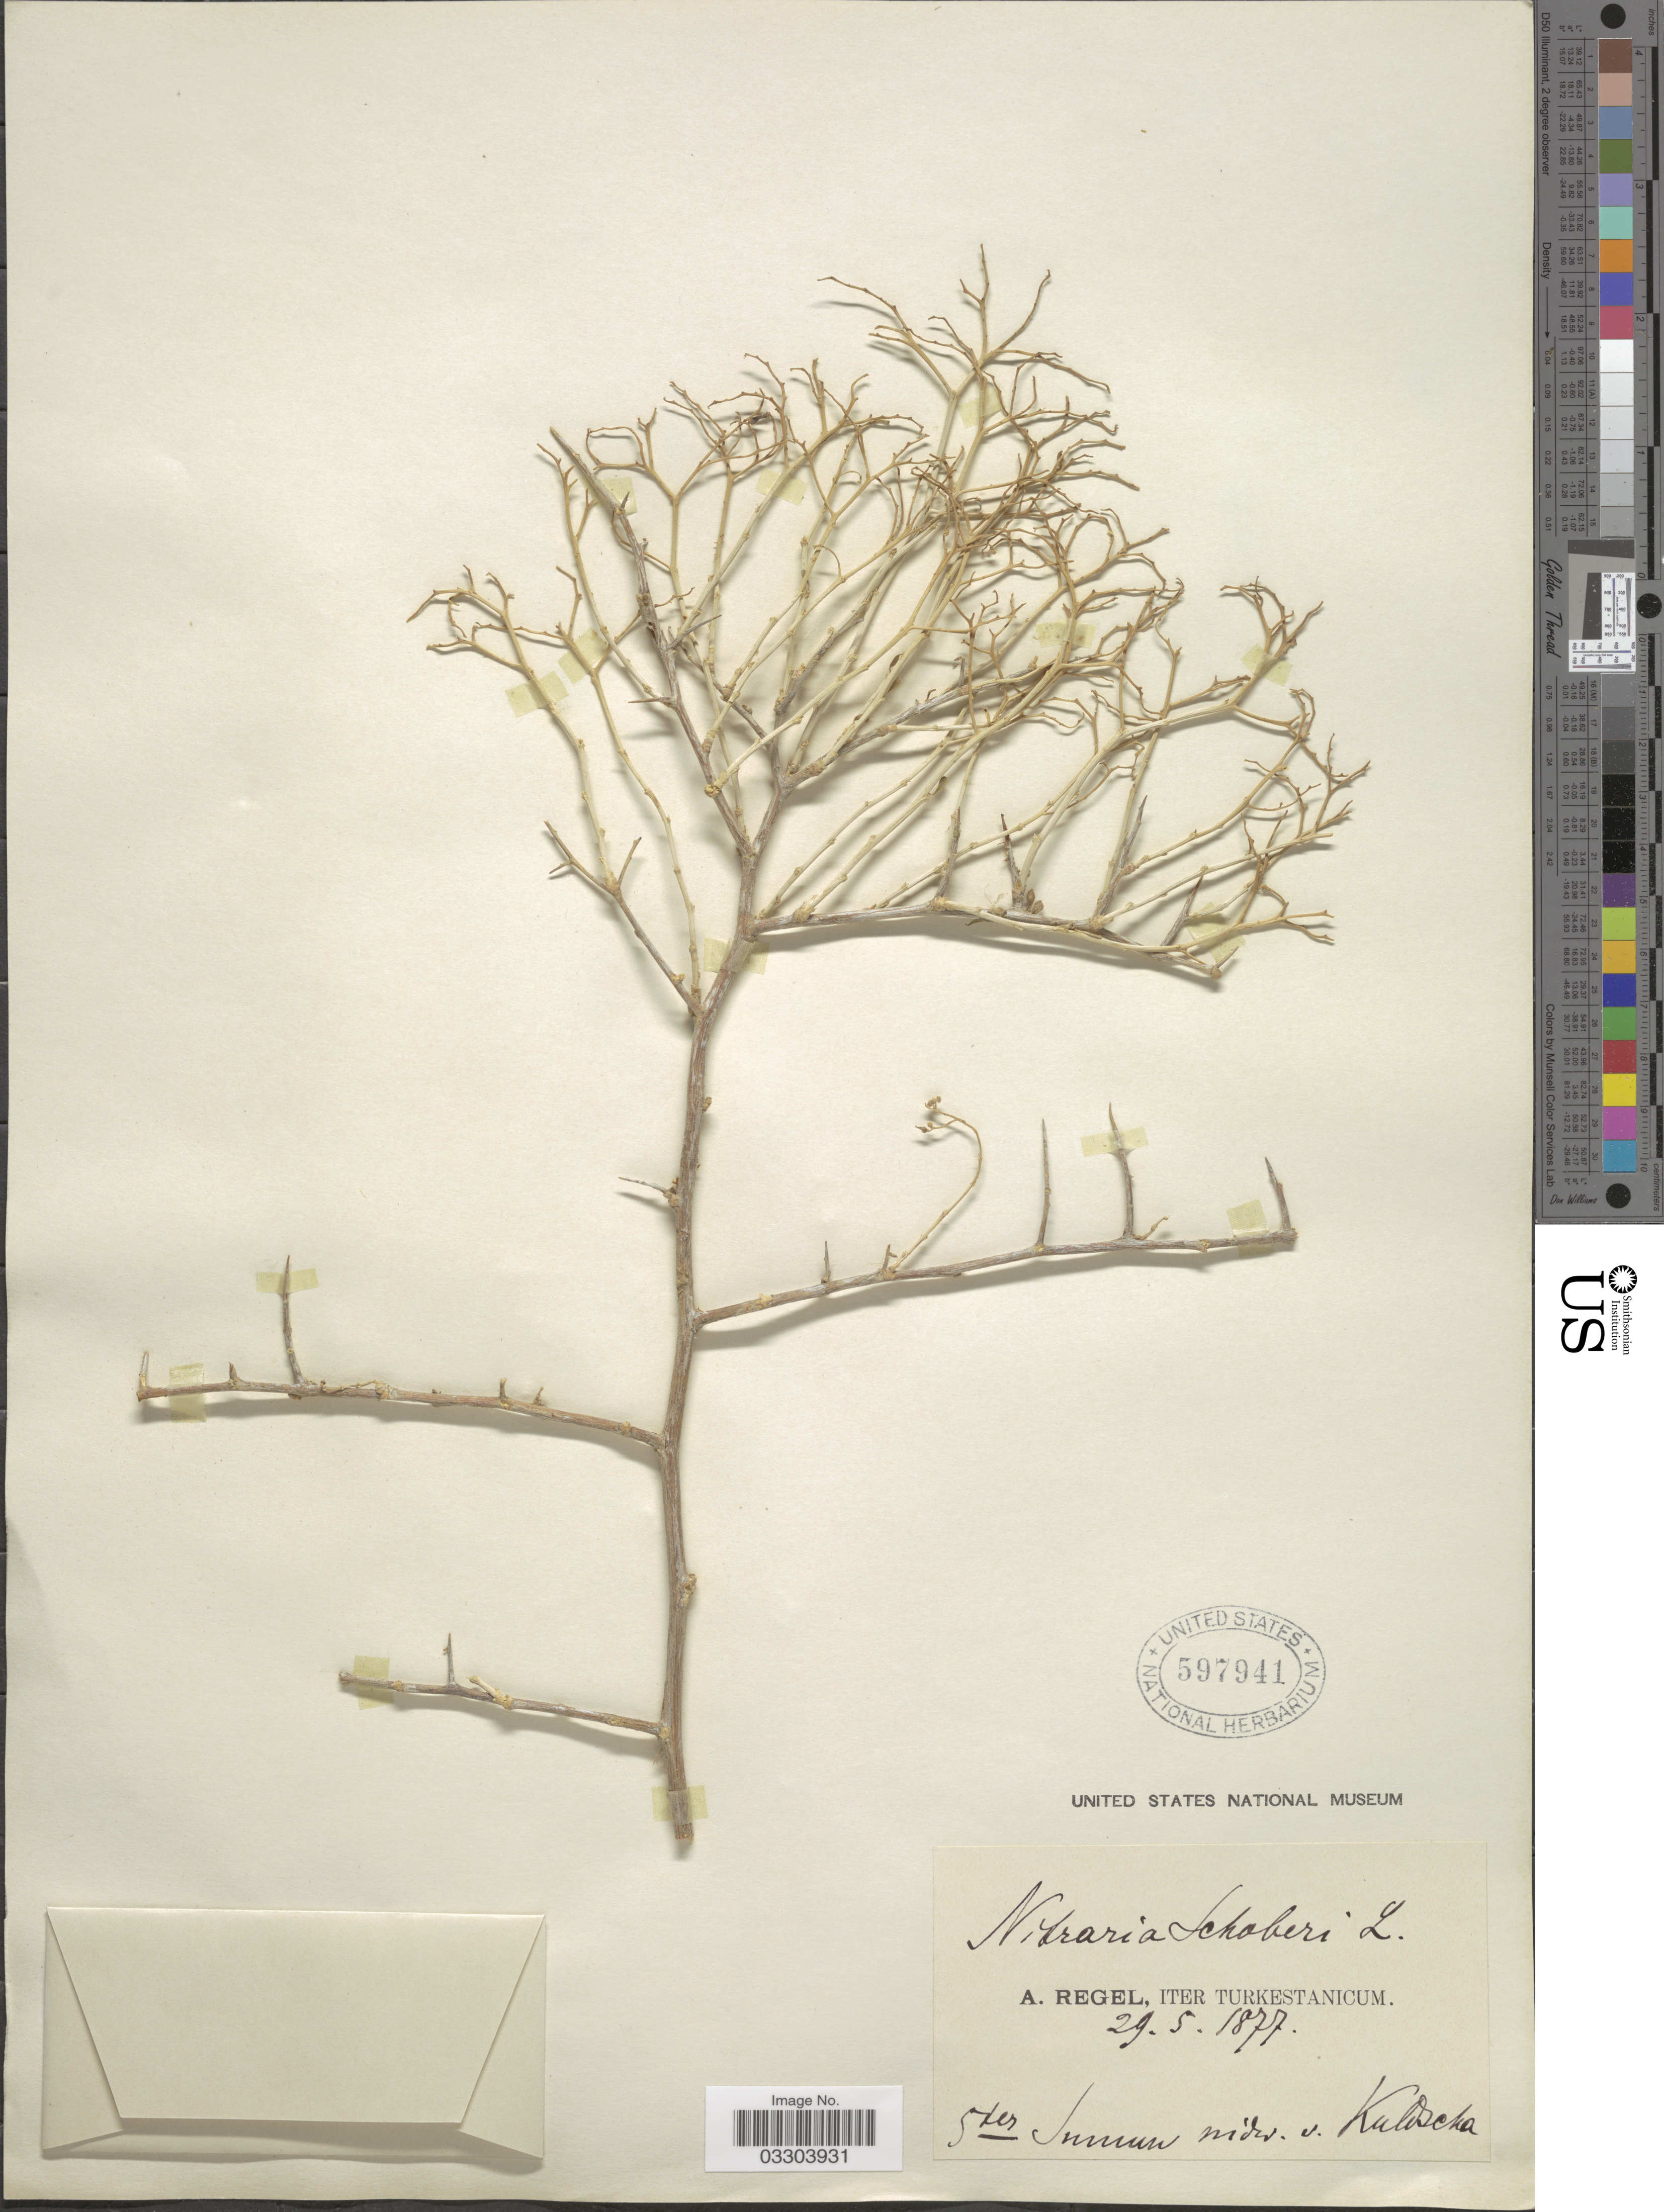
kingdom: Plantae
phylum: Tracheophyta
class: Magnoliopsida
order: Sapindales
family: Nitrariaceae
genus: Nitraria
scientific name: Nitraria schoberi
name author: L.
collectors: A. Regel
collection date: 1877-05-29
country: China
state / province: Xinjiang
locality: Turkestanicum. Iter[interpreted] [illegible text] midv. v. Kuldscha.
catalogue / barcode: US 597941